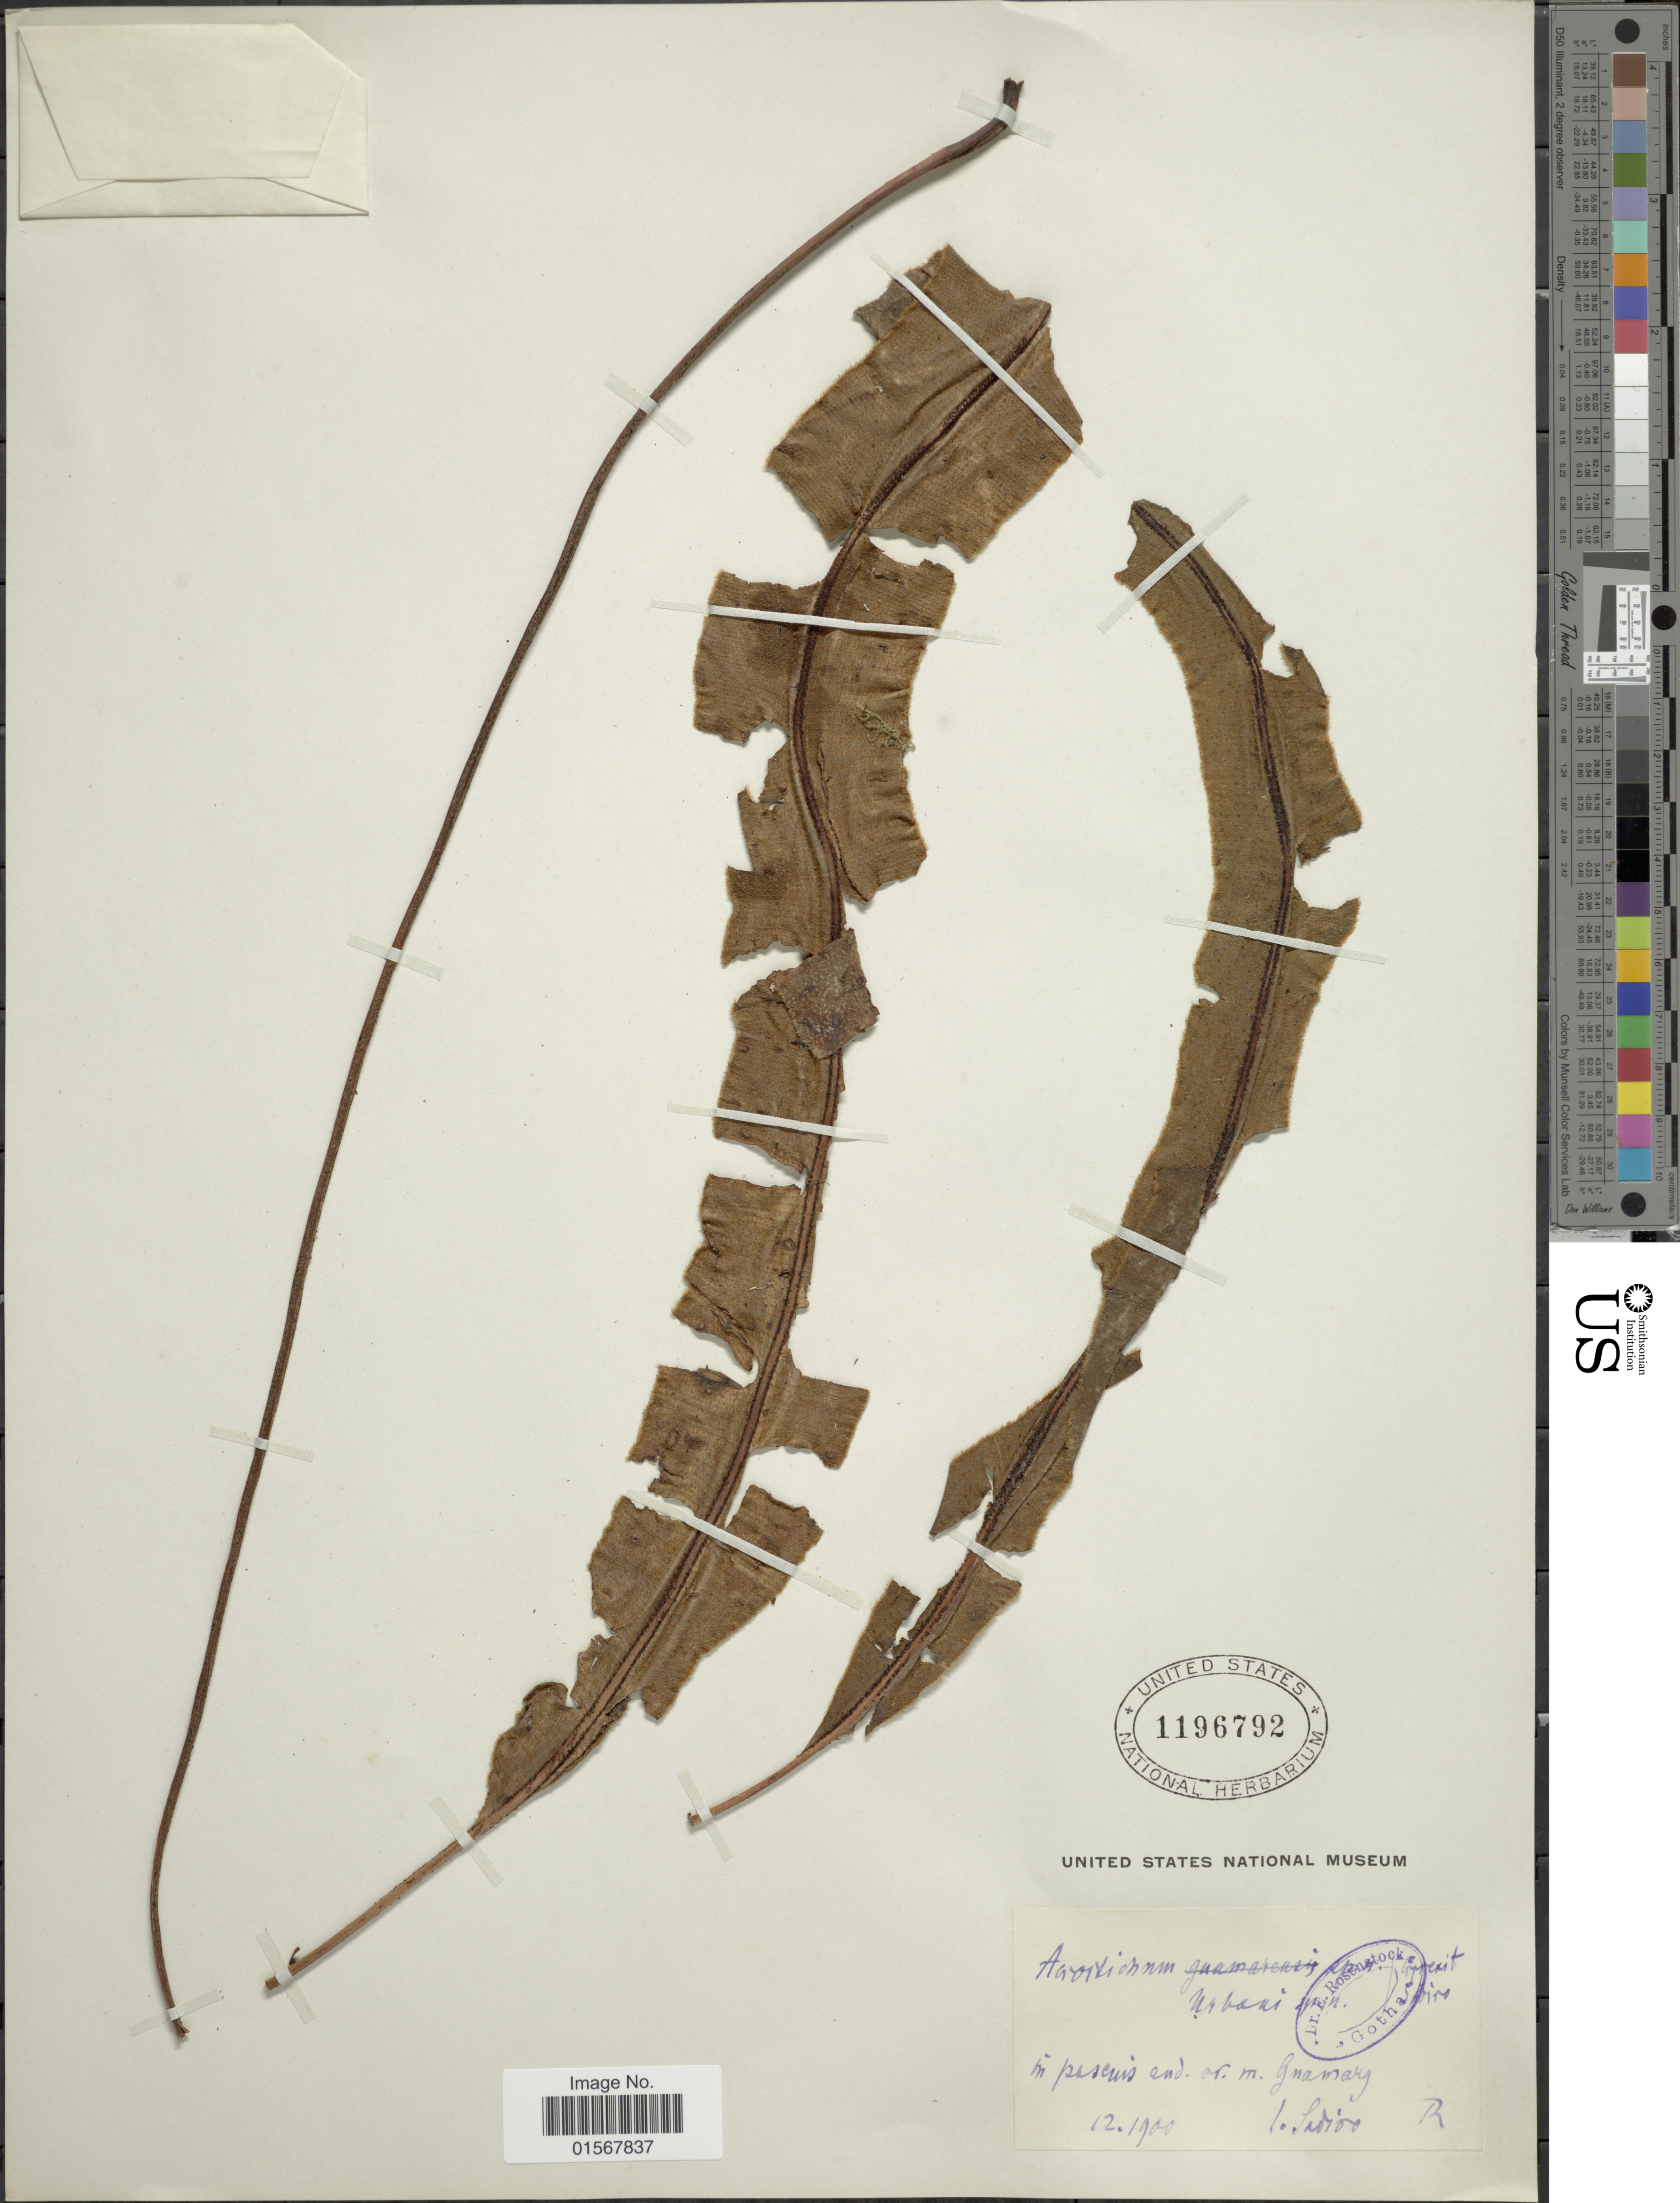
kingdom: Plantae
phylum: Tracheophyta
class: Polypodiopsida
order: Polypodiales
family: Dryopteridaceae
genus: Elaphoglossum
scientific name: Elaphoglossum urbanii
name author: Brause in Urb.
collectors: Sodiro, --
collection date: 1900-12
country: Ecuador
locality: In pascuis and. or. m. Guamary [interpreted]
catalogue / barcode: US 1196792